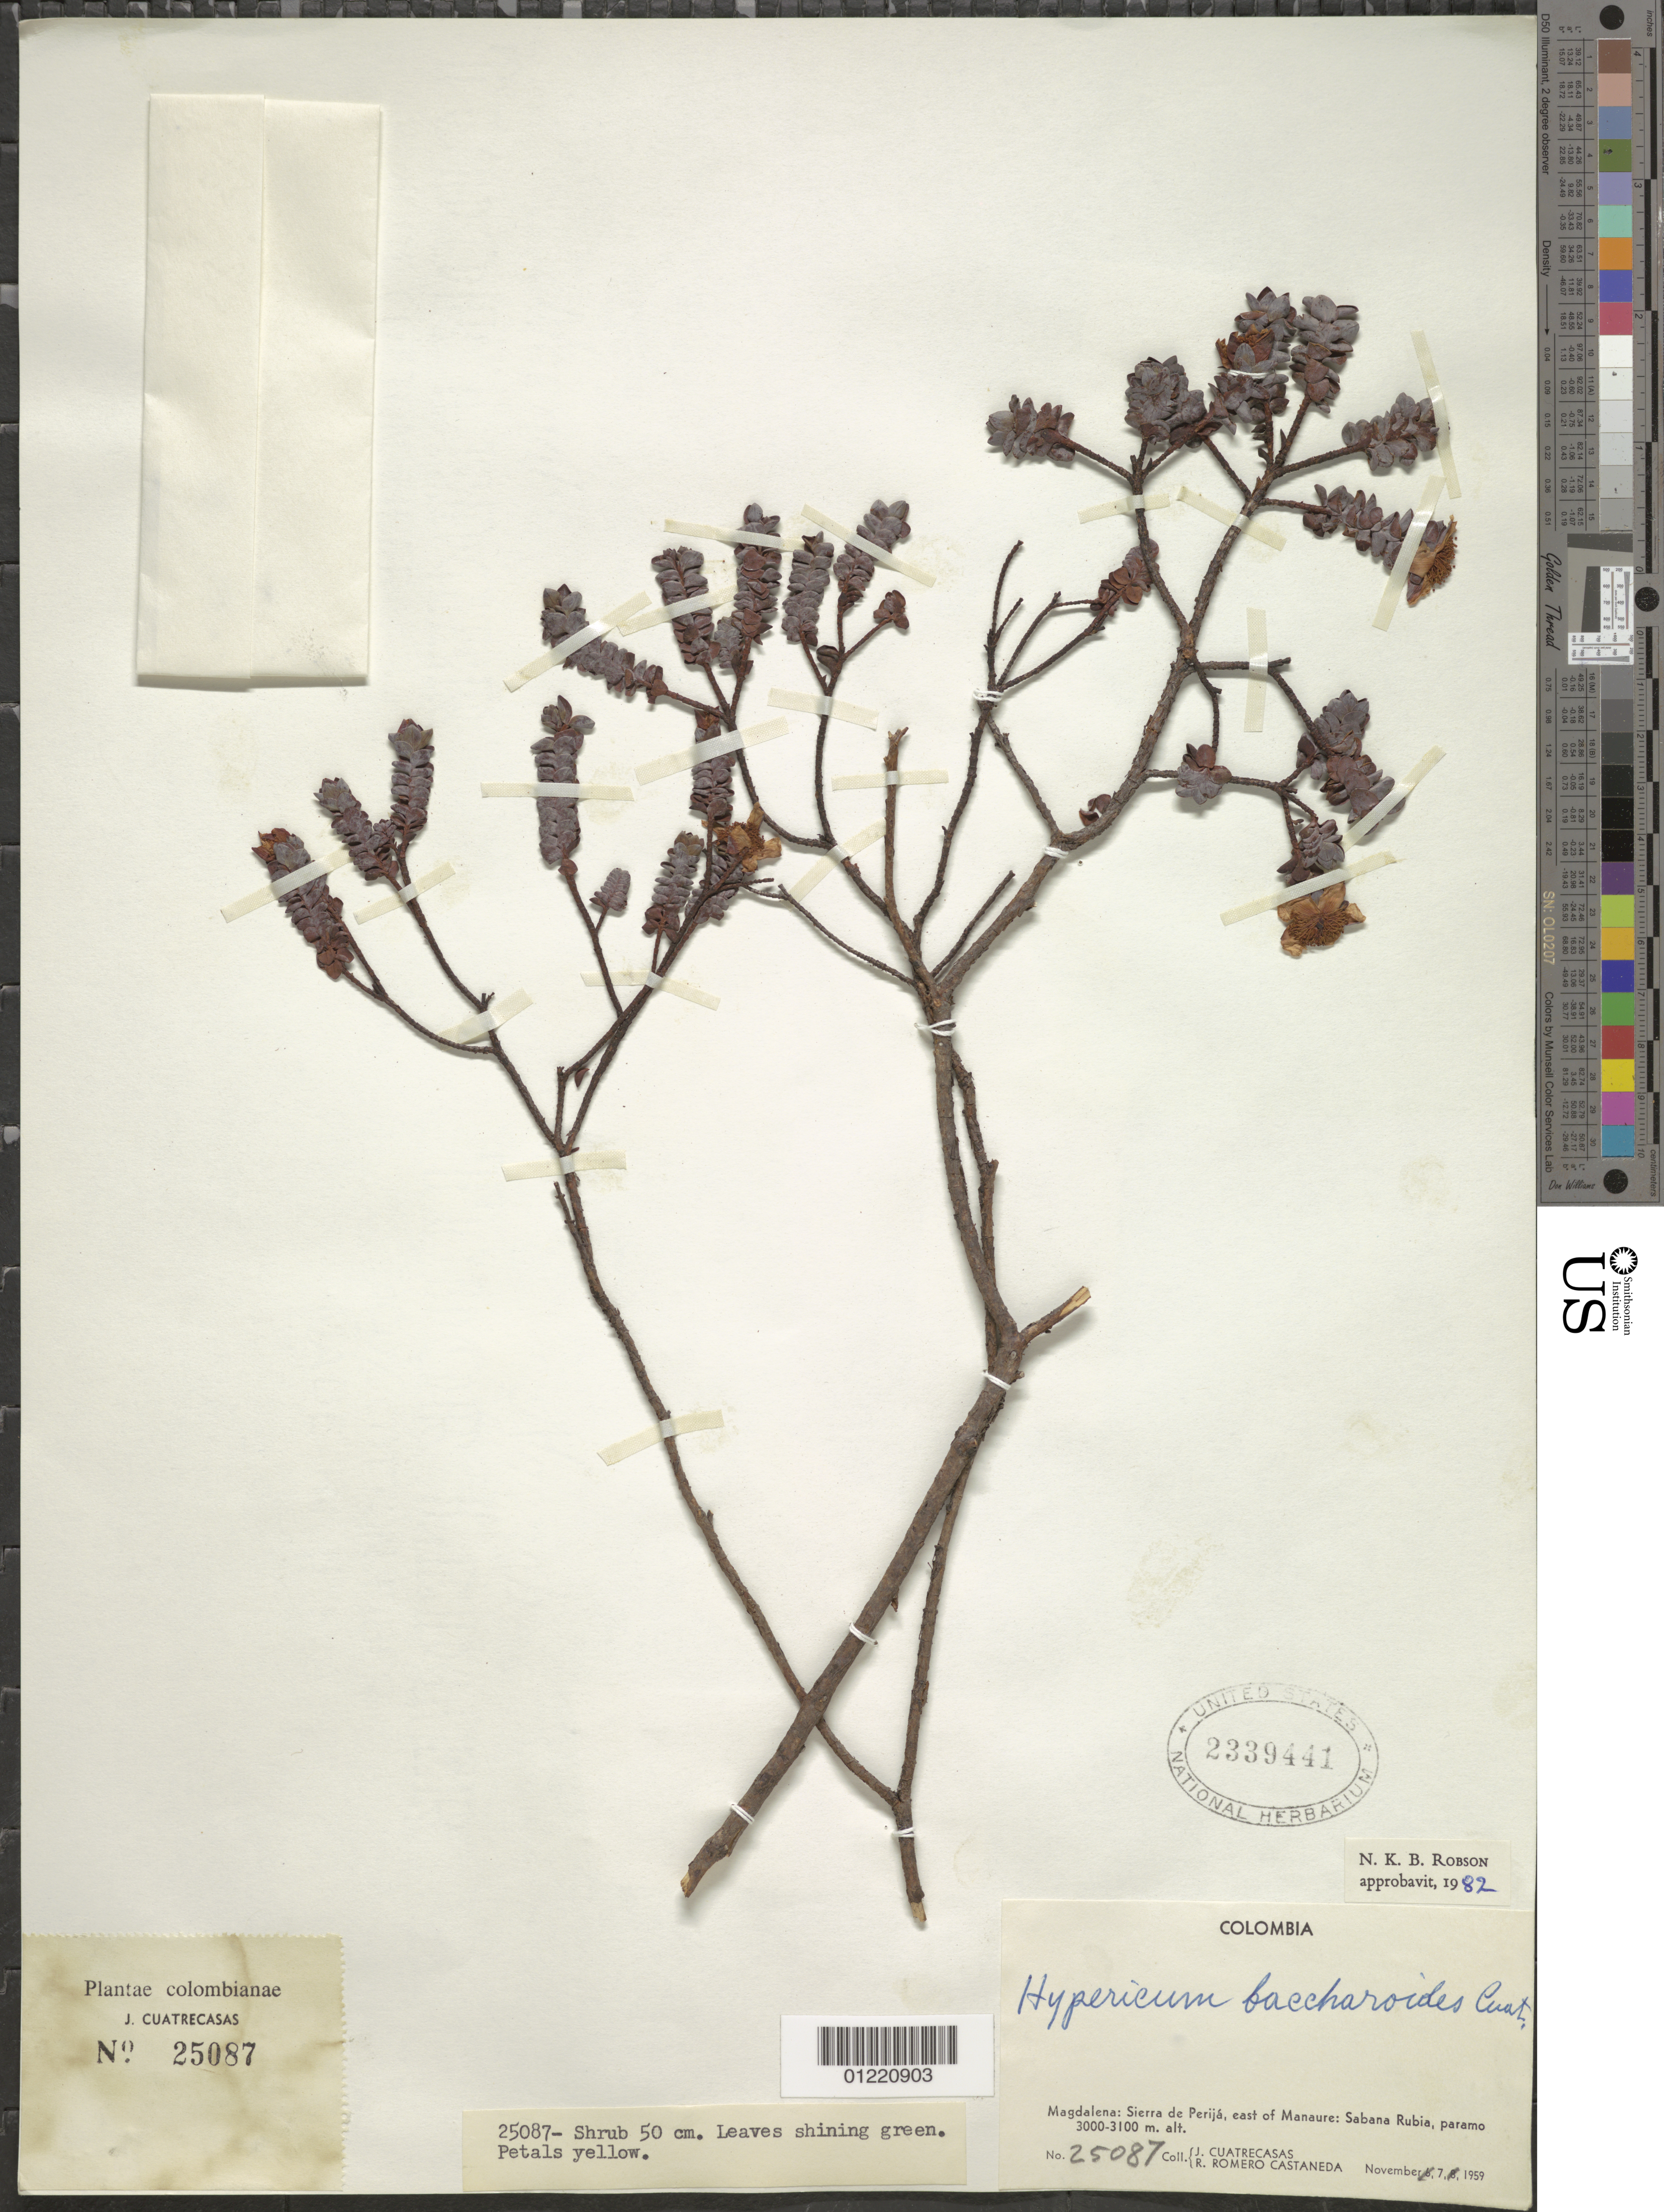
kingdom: Plantae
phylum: Tracheophyta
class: Magnoliopsida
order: Malpighiales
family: Hypericaceae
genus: Hypericum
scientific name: Hypericum baccharoides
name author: Cuatrec.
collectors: J. Cuatrecasas & R. Romero Castañeda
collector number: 25087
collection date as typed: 07 Nov 1959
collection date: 1959-11-07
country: Colombia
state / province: Magdalena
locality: Sierra de Perija, E of Manaure: Sabana Rubia.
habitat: paramo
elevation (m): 3000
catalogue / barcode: US 2339441